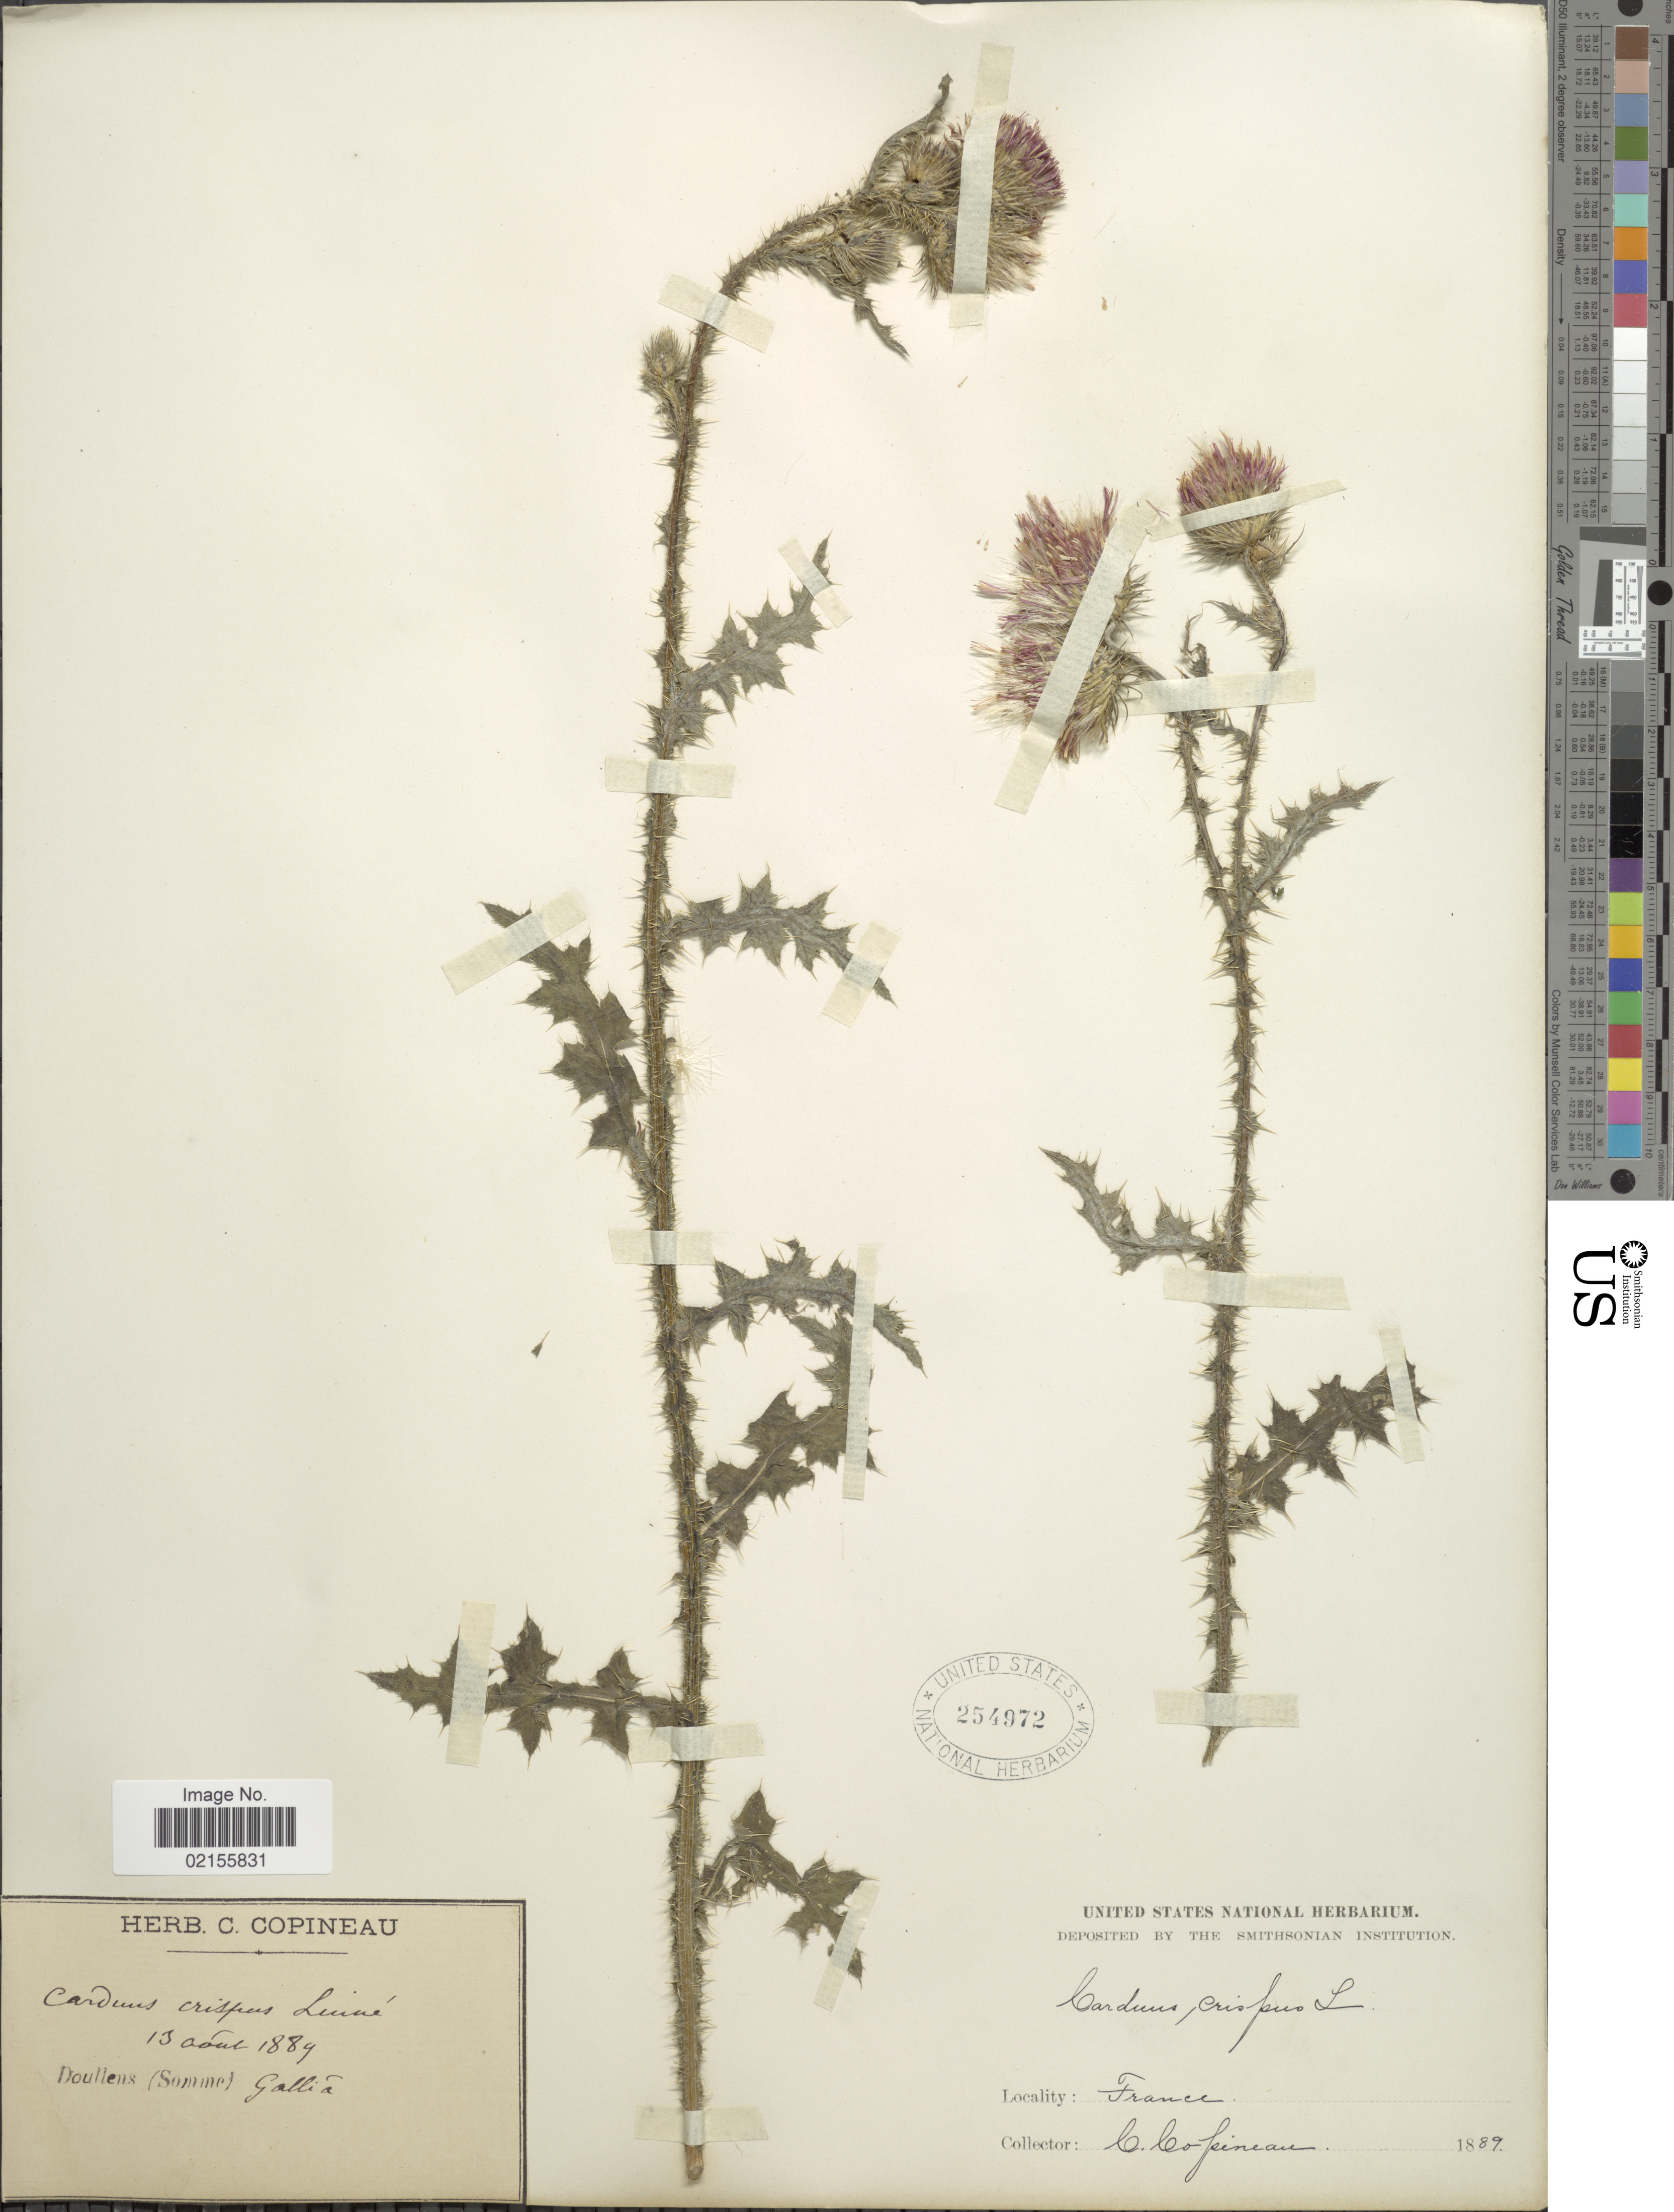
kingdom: Plantae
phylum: Tracheophyta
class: Magnoliopsida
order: Asterales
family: Asteraceae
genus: Carduus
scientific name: Carduus crispus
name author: L.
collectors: C. Copineau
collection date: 1889-08-13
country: France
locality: Doullens (Somme) Gallia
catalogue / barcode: US 254972